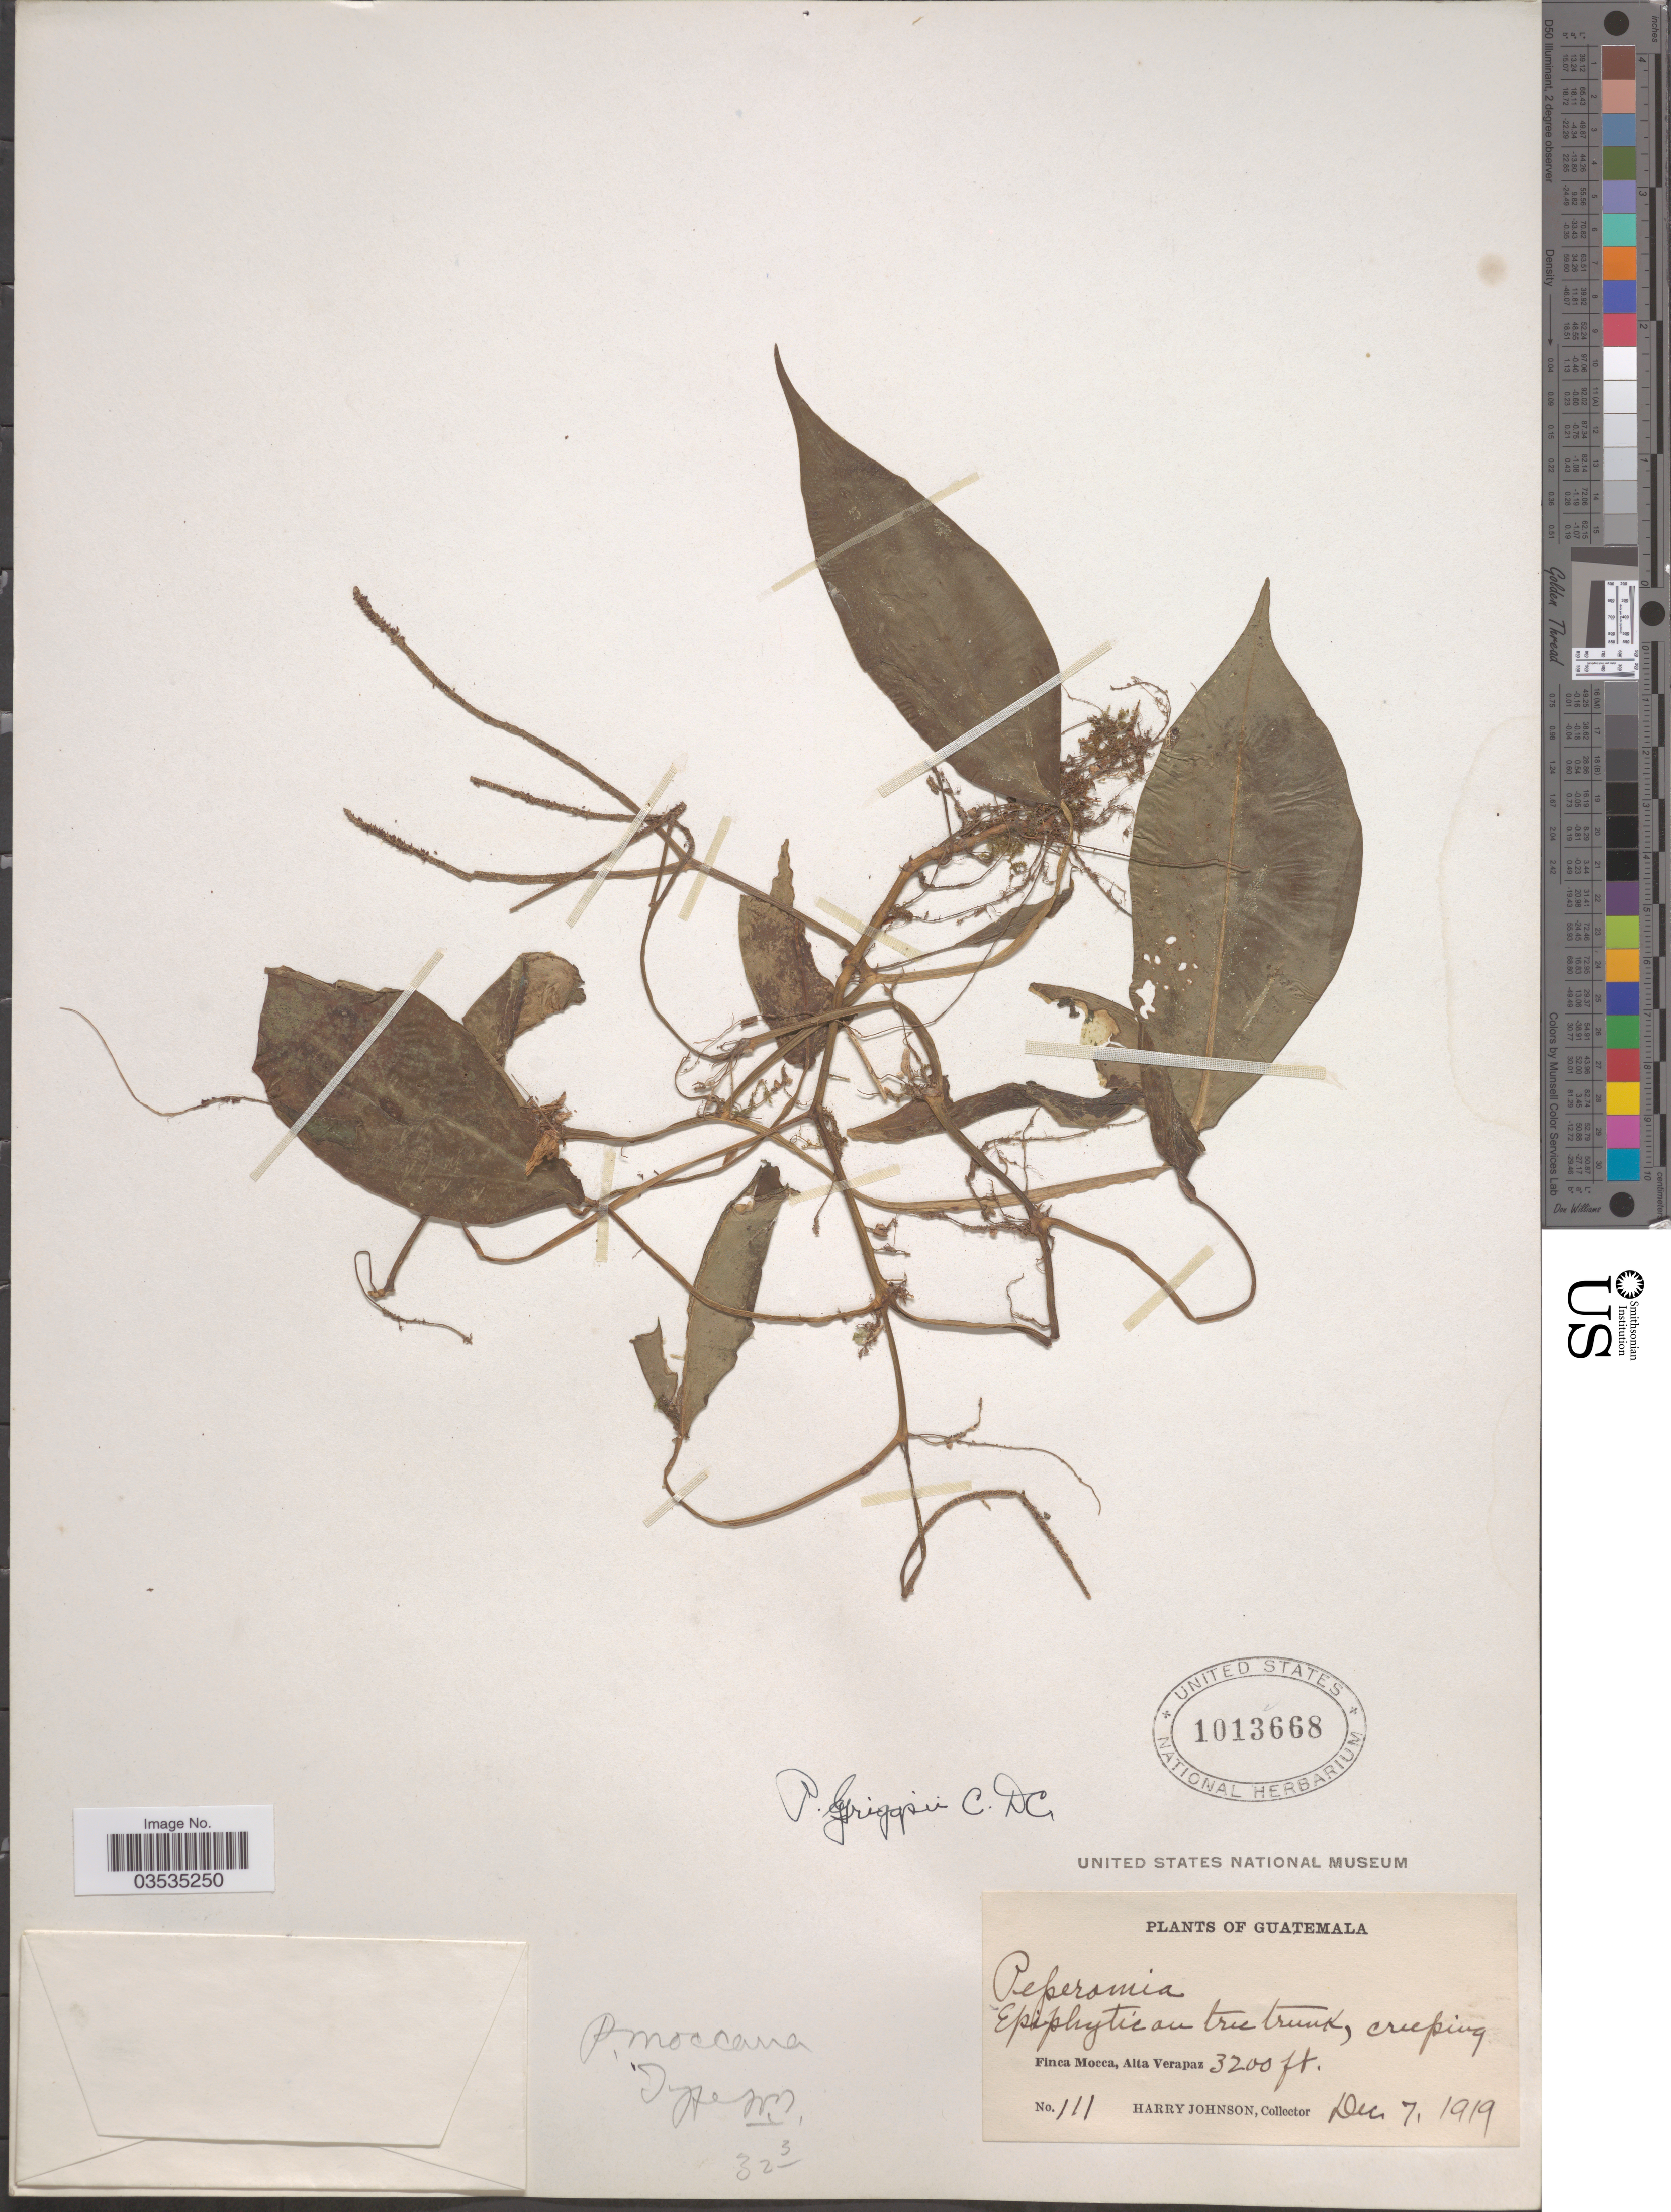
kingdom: Plantae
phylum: Tracheophyta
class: Magnoliopsida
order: Piperales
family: Piperaceae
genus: Peperomia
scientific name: Peperomia griggsii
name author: C. DC.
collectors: H. Johnson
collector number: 111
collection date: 1919-12-07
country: Guatemala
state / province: Alta Verapaz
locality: Finca Mocca.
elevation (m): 975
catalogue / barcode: US 1013668